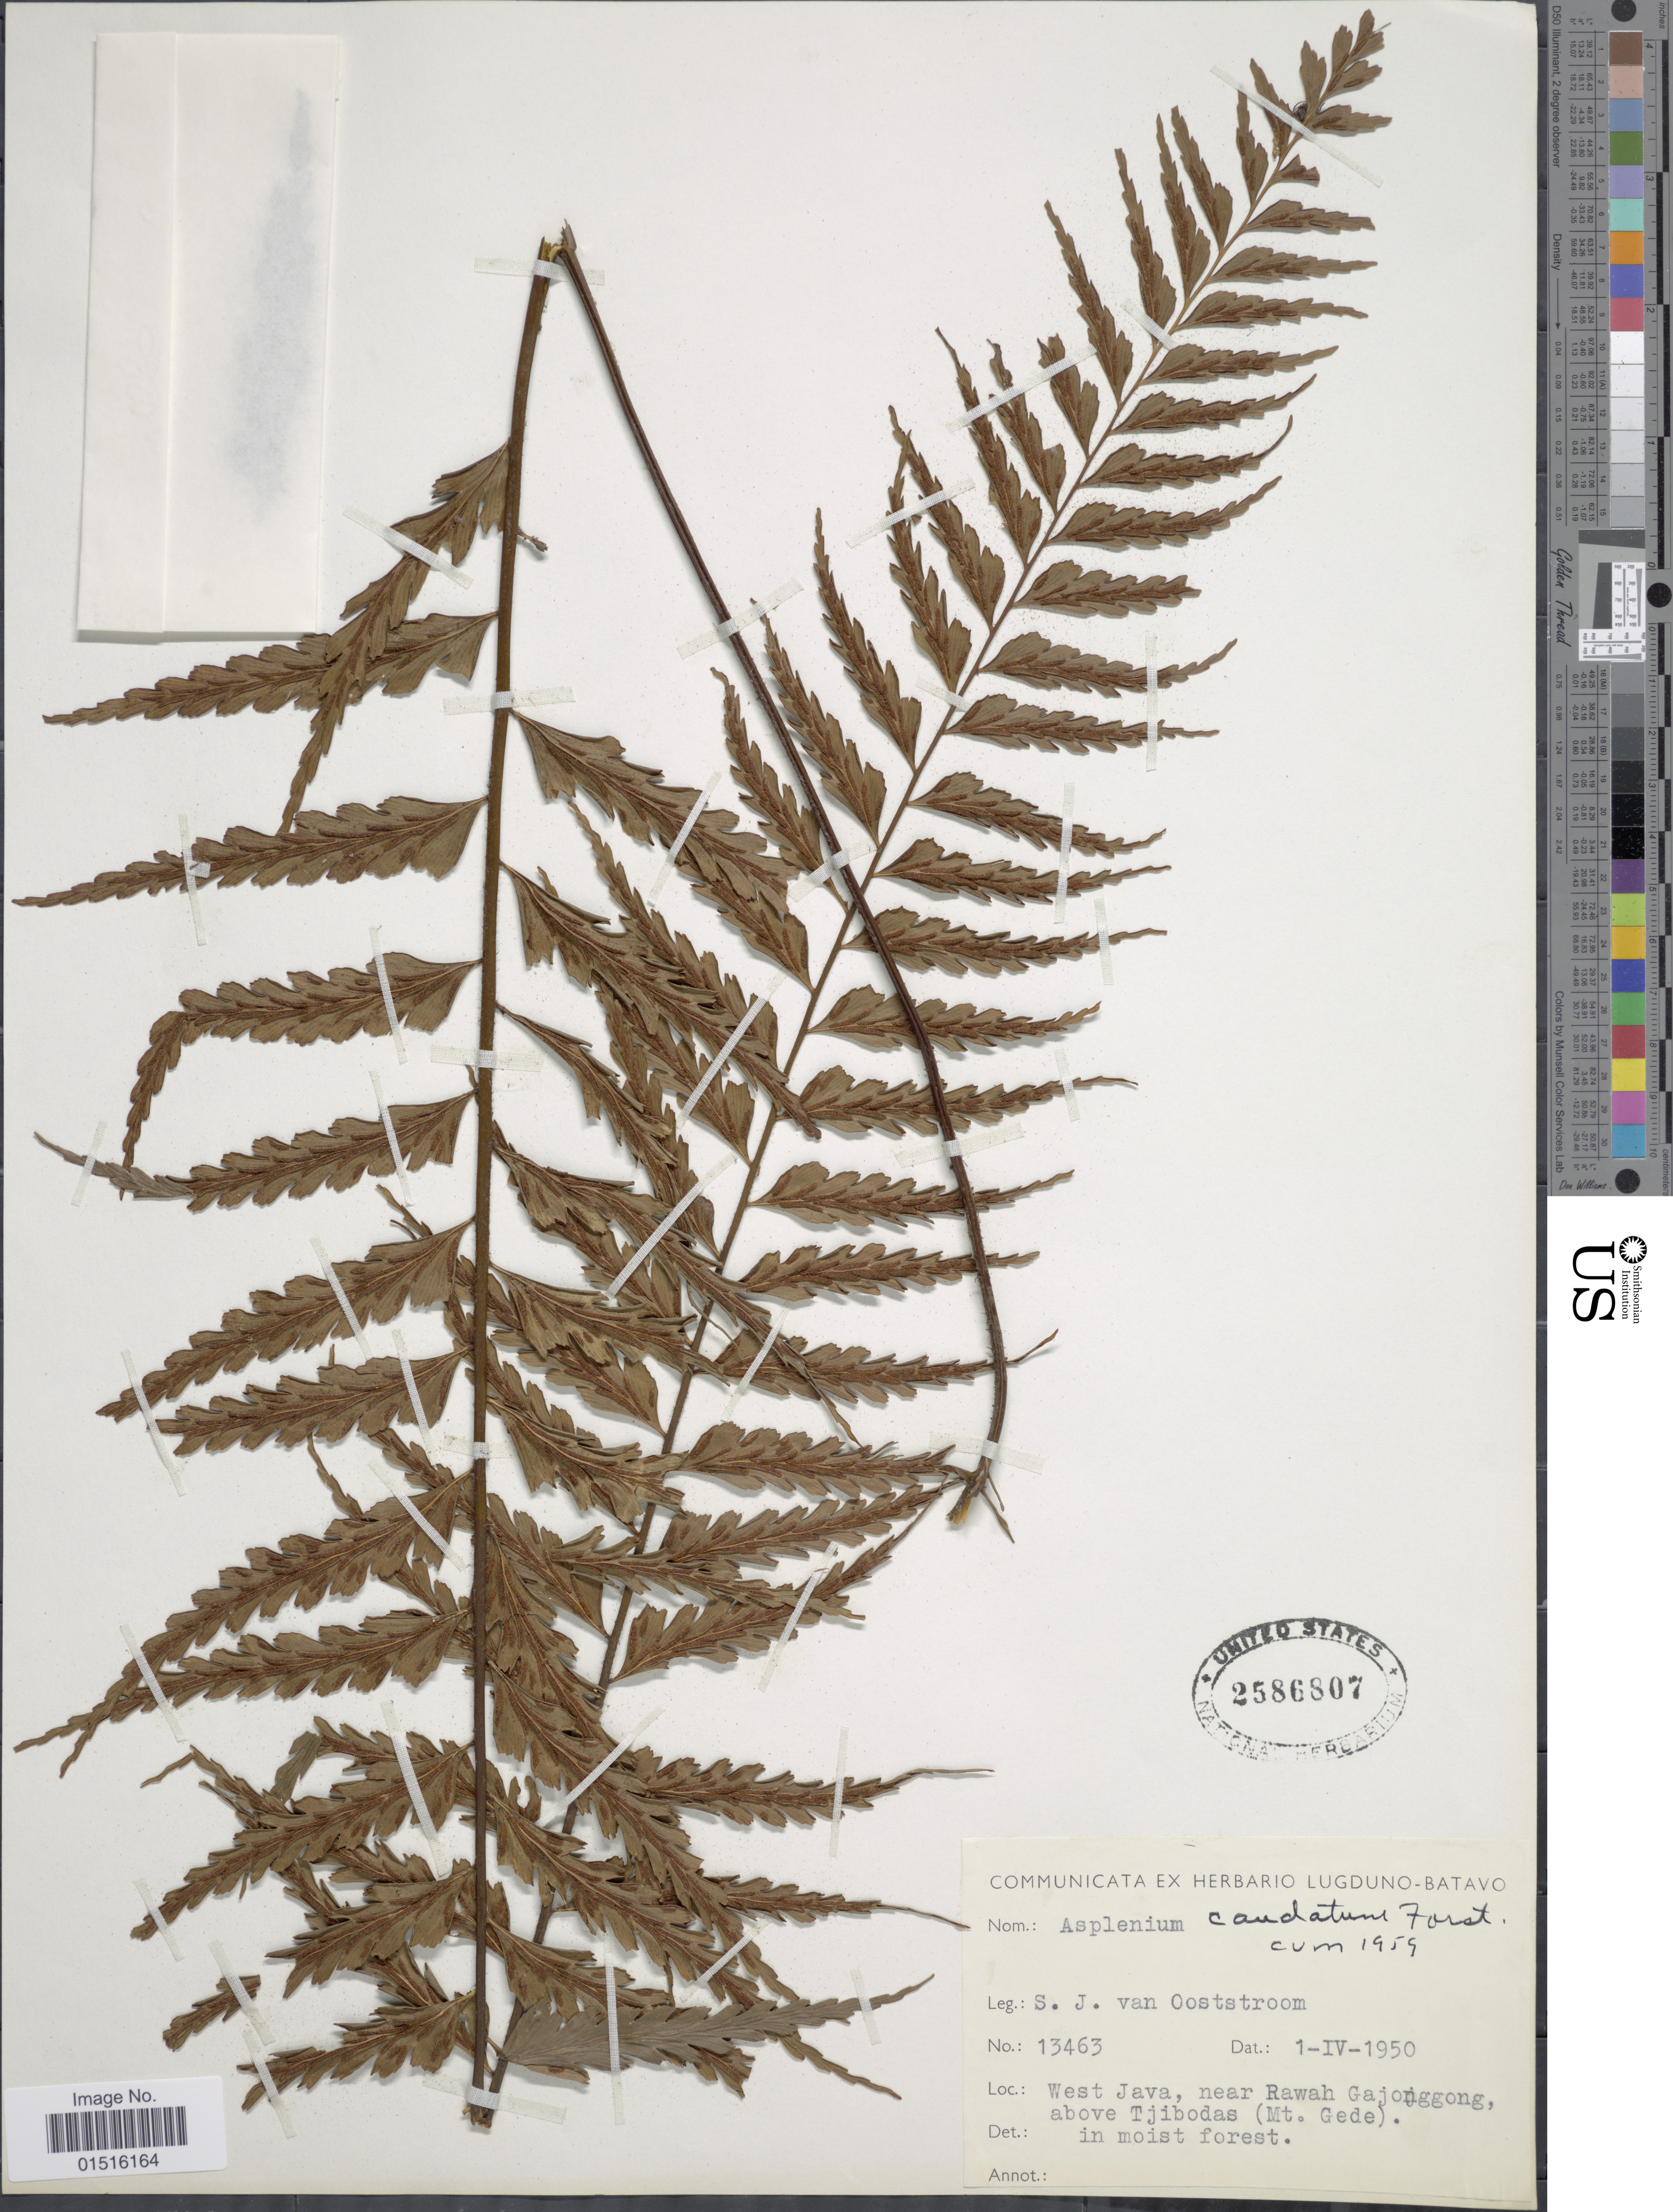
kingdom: Plantae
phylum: Tracheophyta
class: Polypodiopsida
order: Polypodiales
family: Aspleniaceae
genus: Asplenium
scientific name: Asplenium truncatum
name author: Blume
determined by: Salgado, A. E.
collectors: S. J. van Ooststroom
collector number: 13463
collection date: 1950-04-01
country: Indonesia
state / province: Java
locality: West Java, near Rawah Gajonggong, above Tjibodas (Mt. Gede).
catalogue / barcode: US 2586807